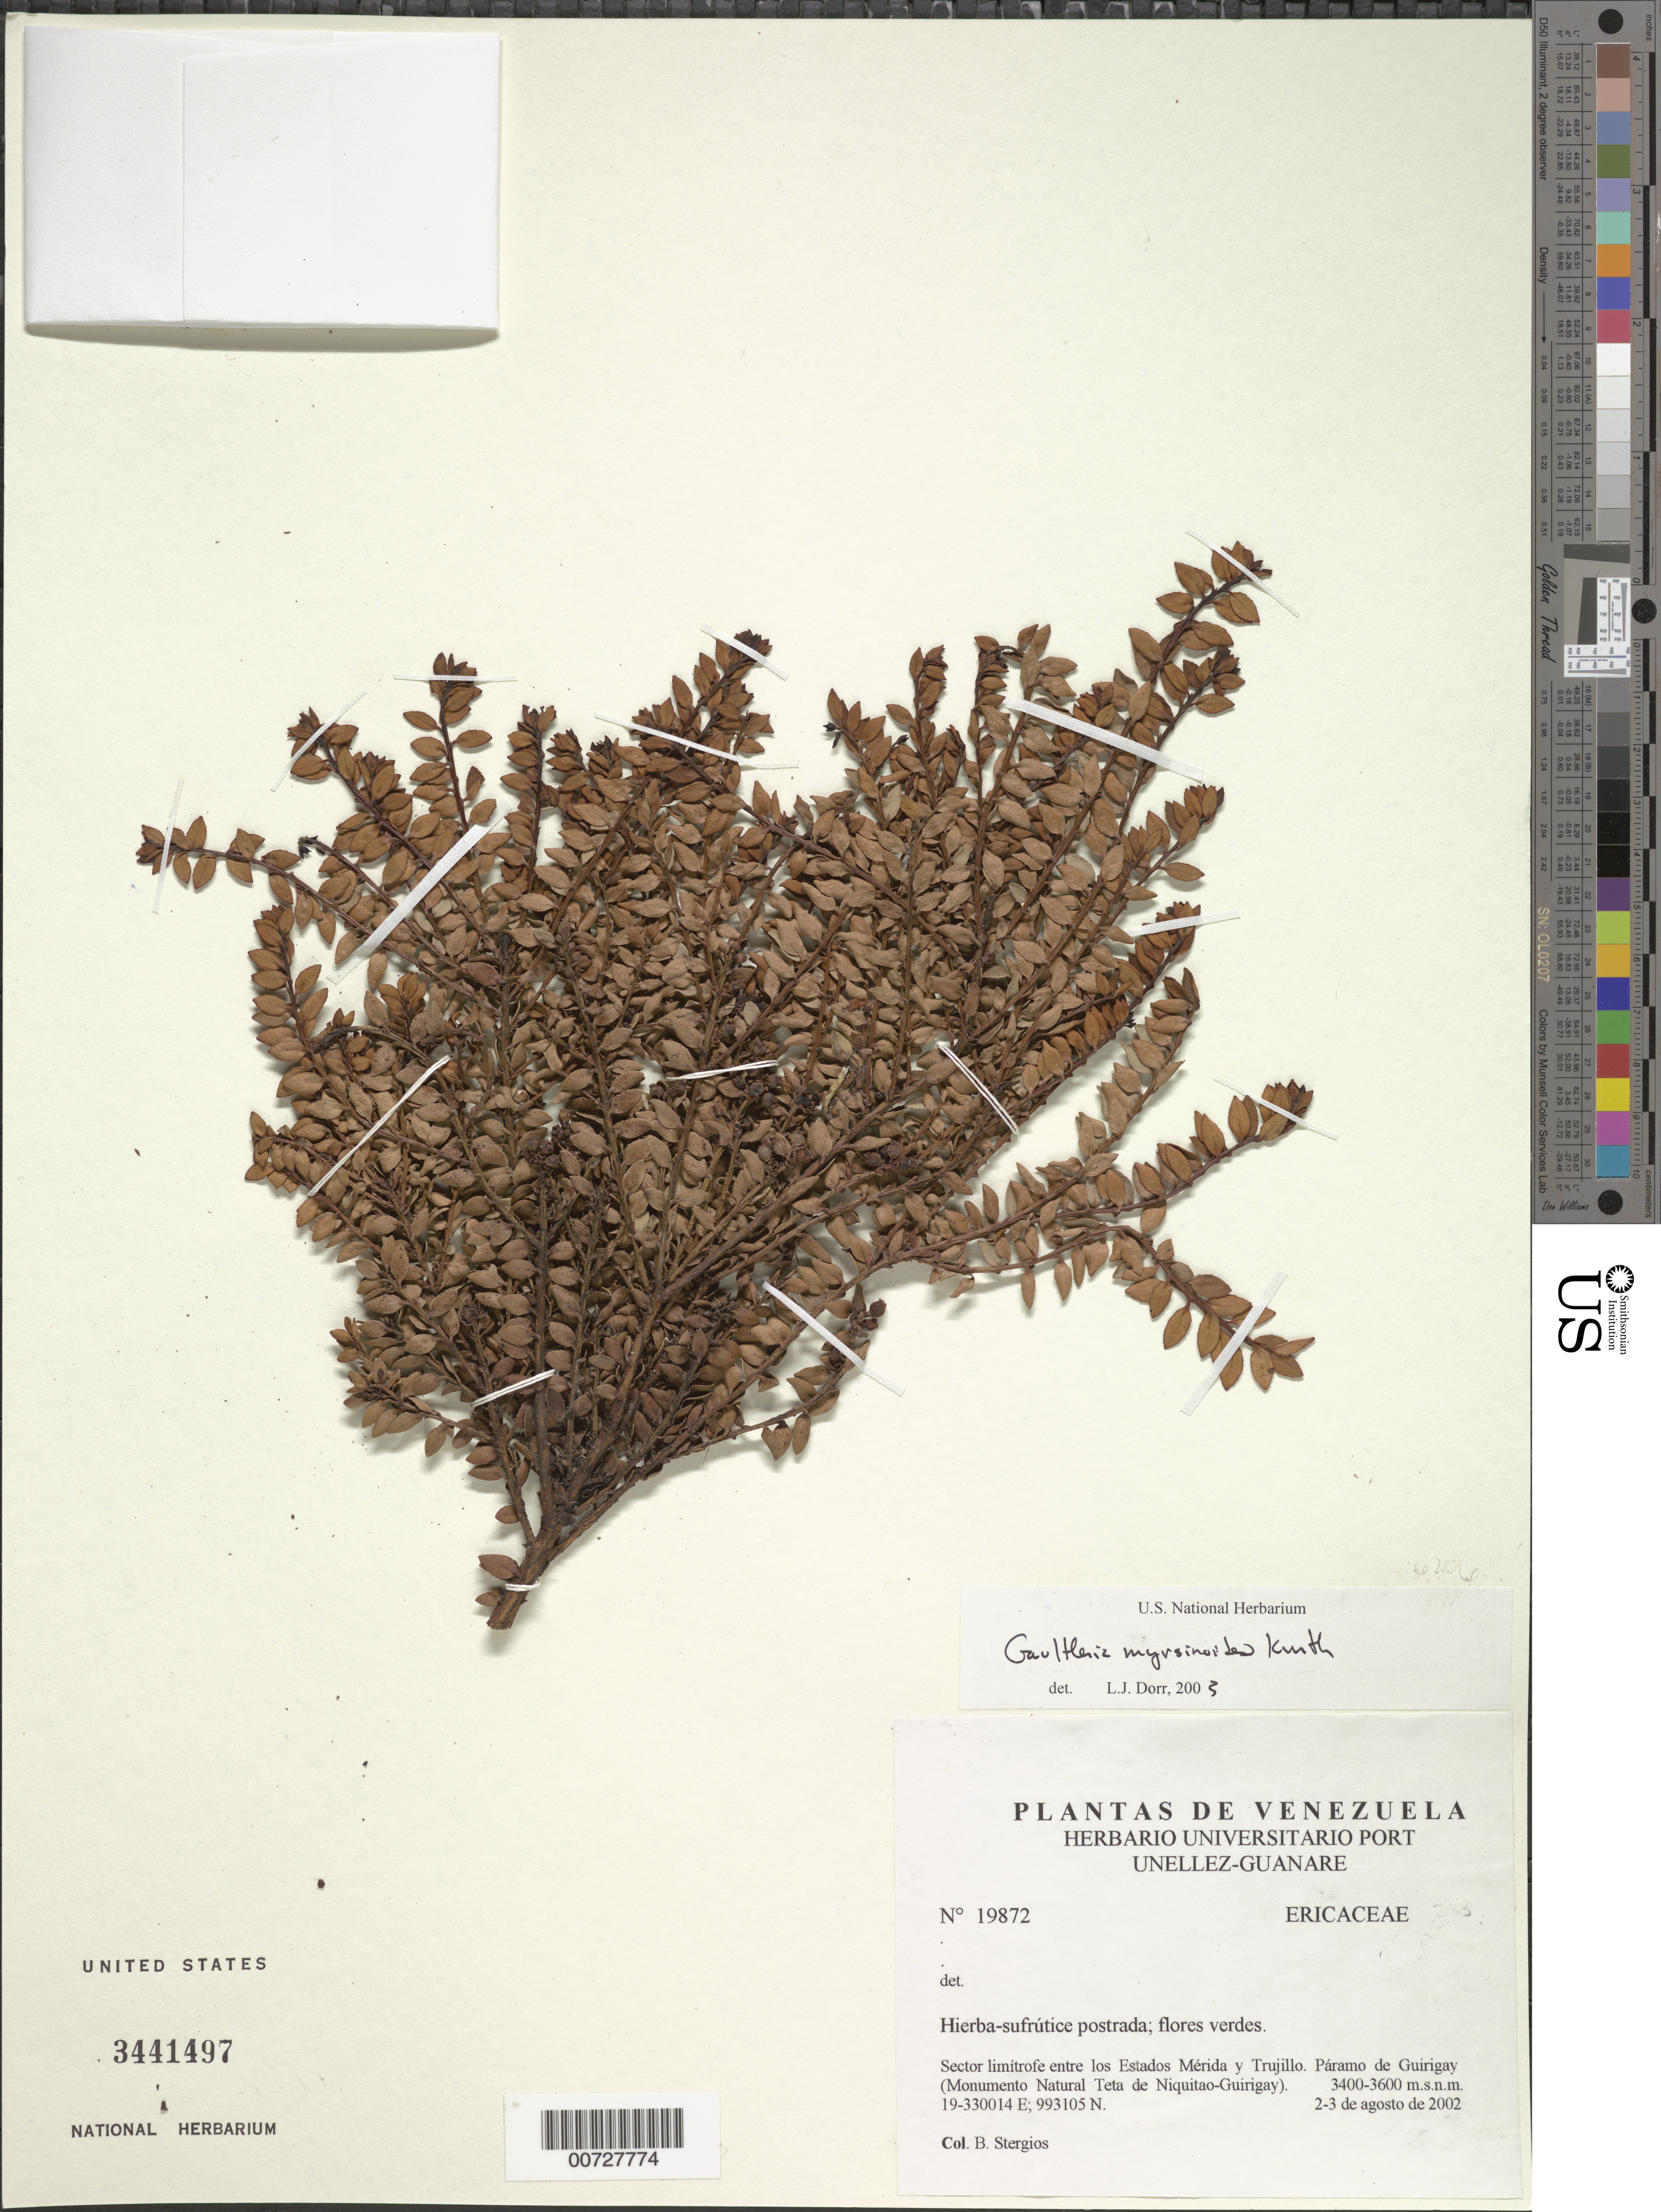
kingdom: Plantae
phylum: Tracheophyta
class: Magnoliopsida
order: Ericales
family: Ericaceae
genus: Gaultheria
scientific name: Gaultheria myrsinoides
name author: Kunth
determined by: Dorr, L. J., (BOT), Smithsonian Institution - National Museum of Natural History (UNITED STATES)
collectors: B. G. Stergios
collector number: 19872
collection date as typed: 02 Aug 2002 to 03 Aug 2002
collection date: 2002-08-02/2002-08-03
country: Venezuela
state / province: Trujillo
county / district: Boconó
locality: Páramo de Guirigay (Monumento Natural Teta de Niquitao-Guirigay). Sector limítrofe entre los Estados Mérida y Trujillo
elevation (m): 3400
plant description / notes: PORT, US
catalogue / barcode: US 3441497